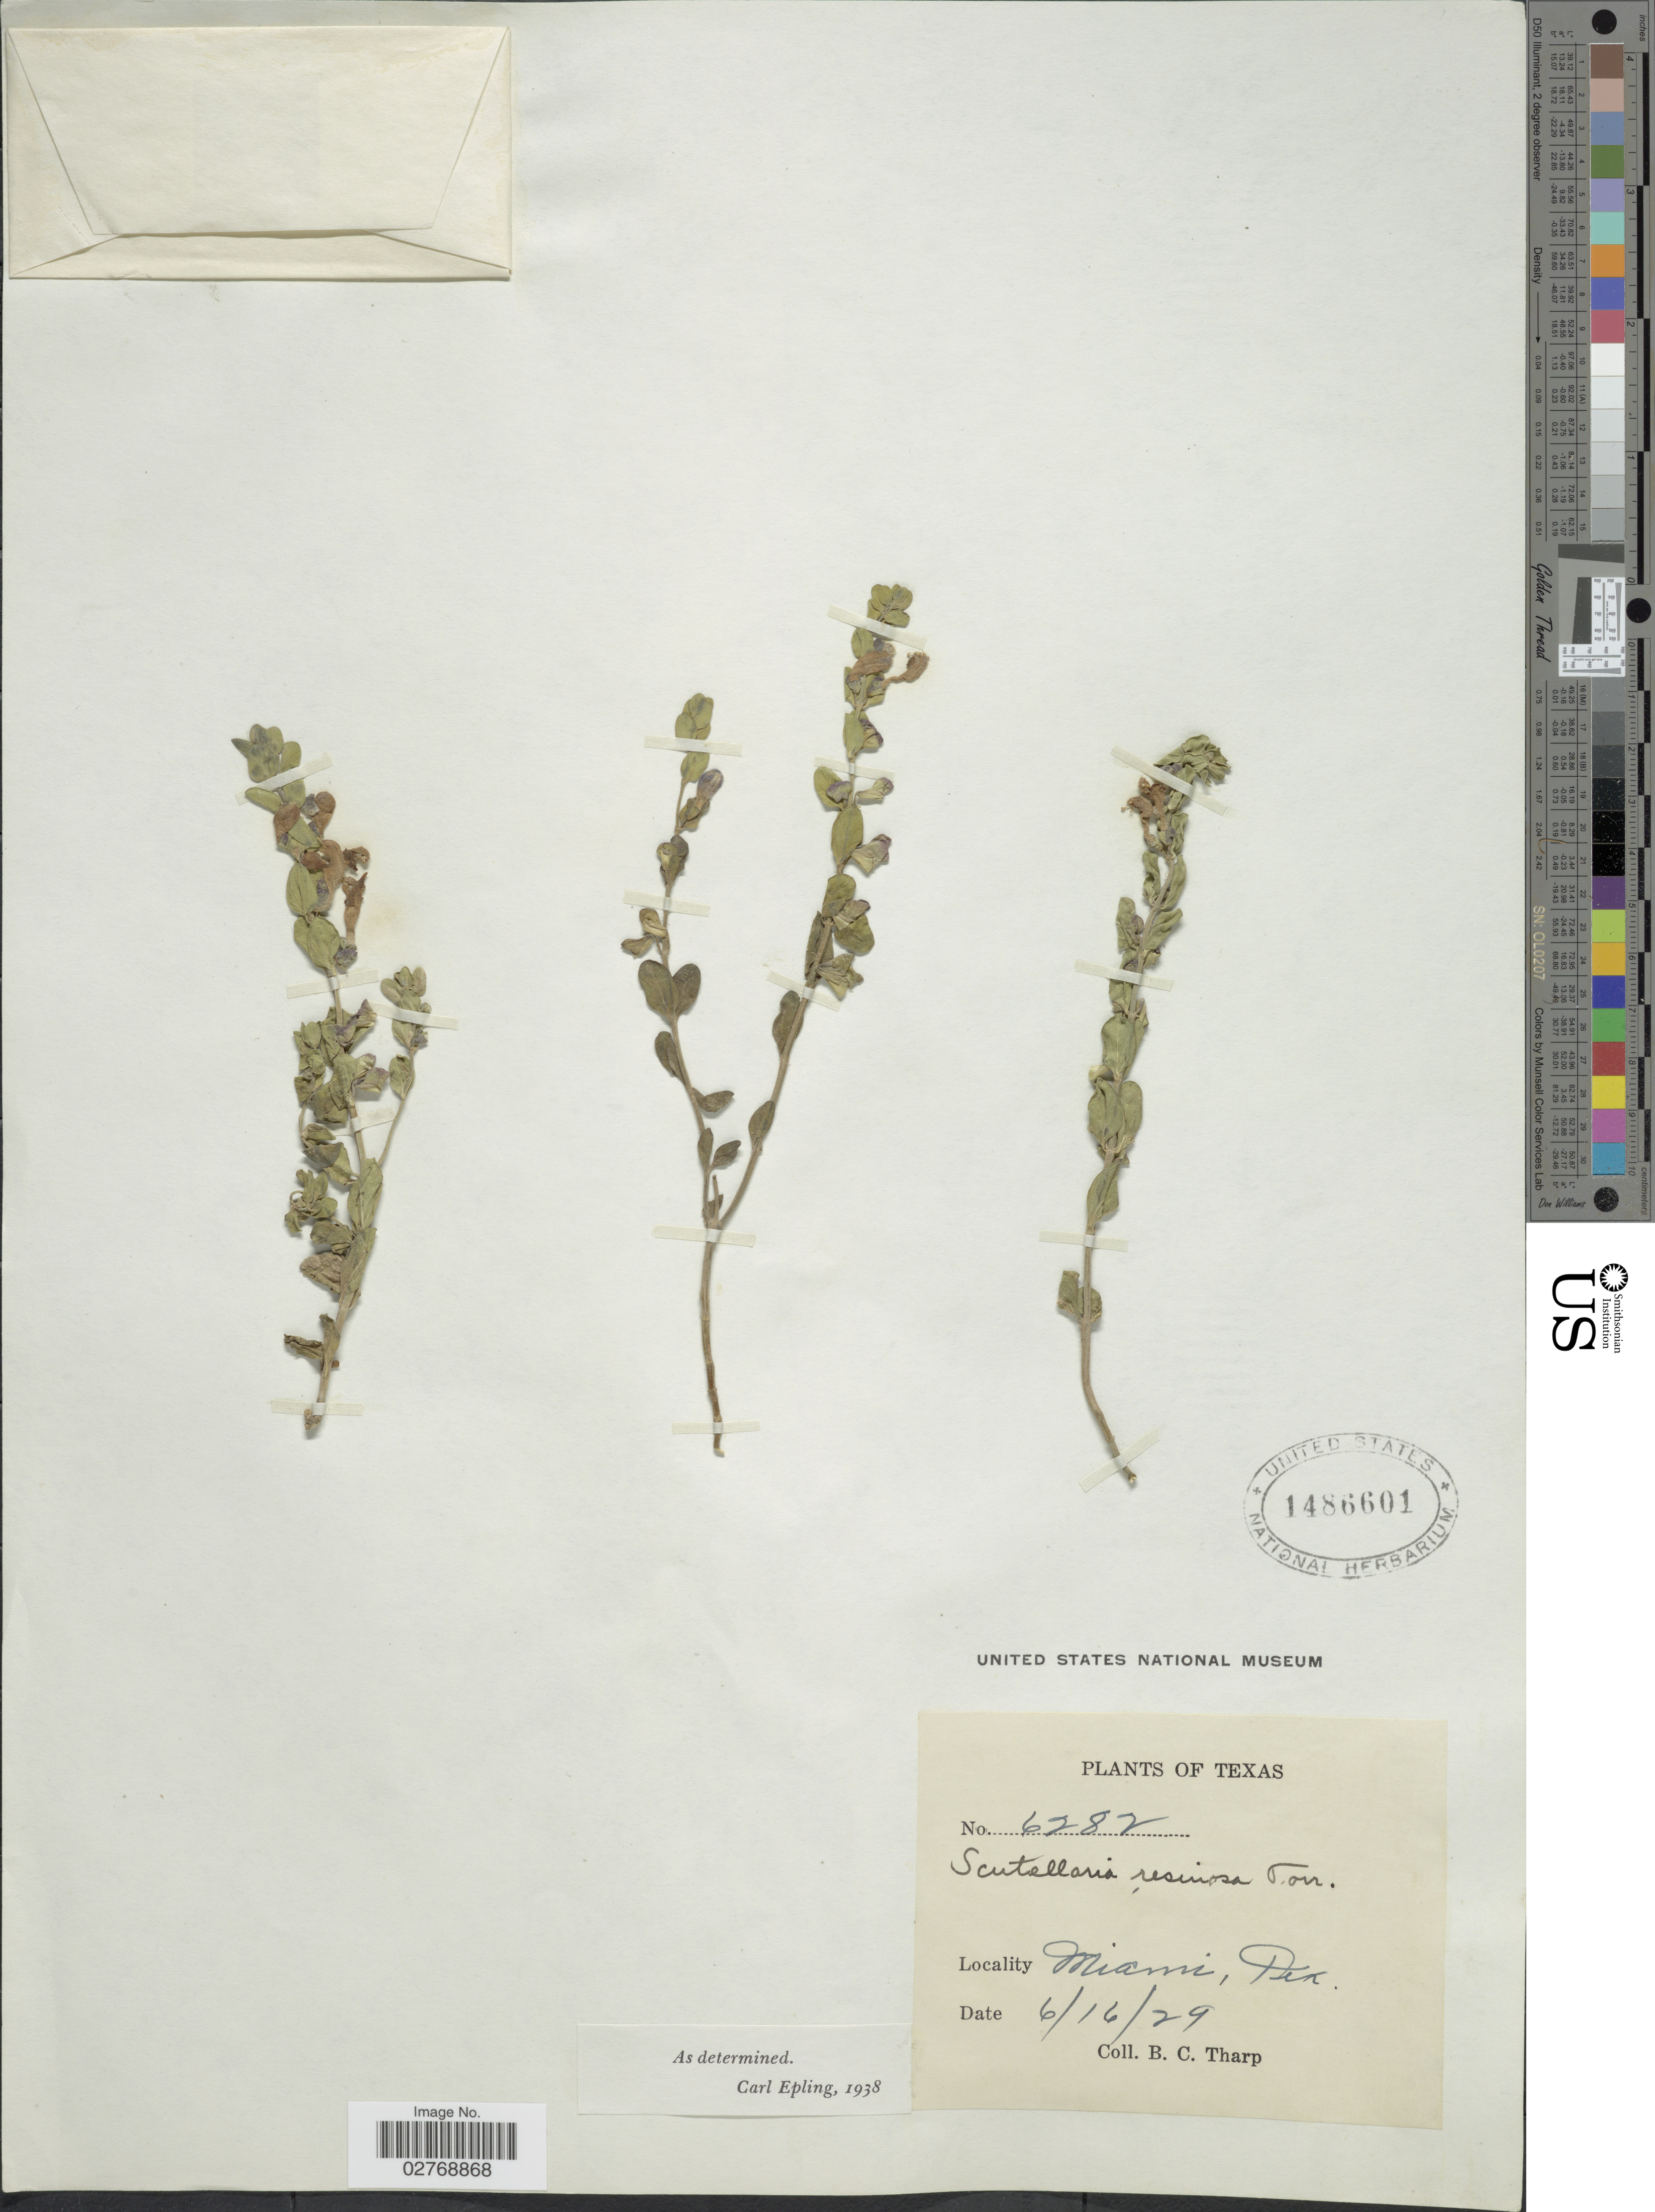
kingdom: Plantae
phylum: Tracheophyta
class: Magnoliopsida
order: Lamiales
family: Lamiaceae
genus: Scutellaria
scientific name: Scutellaria resinosa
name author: Torr.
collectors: B. C. Tharp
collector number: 6282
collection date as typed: Transcribed d/m/y: 16/6/29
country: United States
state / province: Texas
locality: Miami.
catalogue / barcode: US 1486601